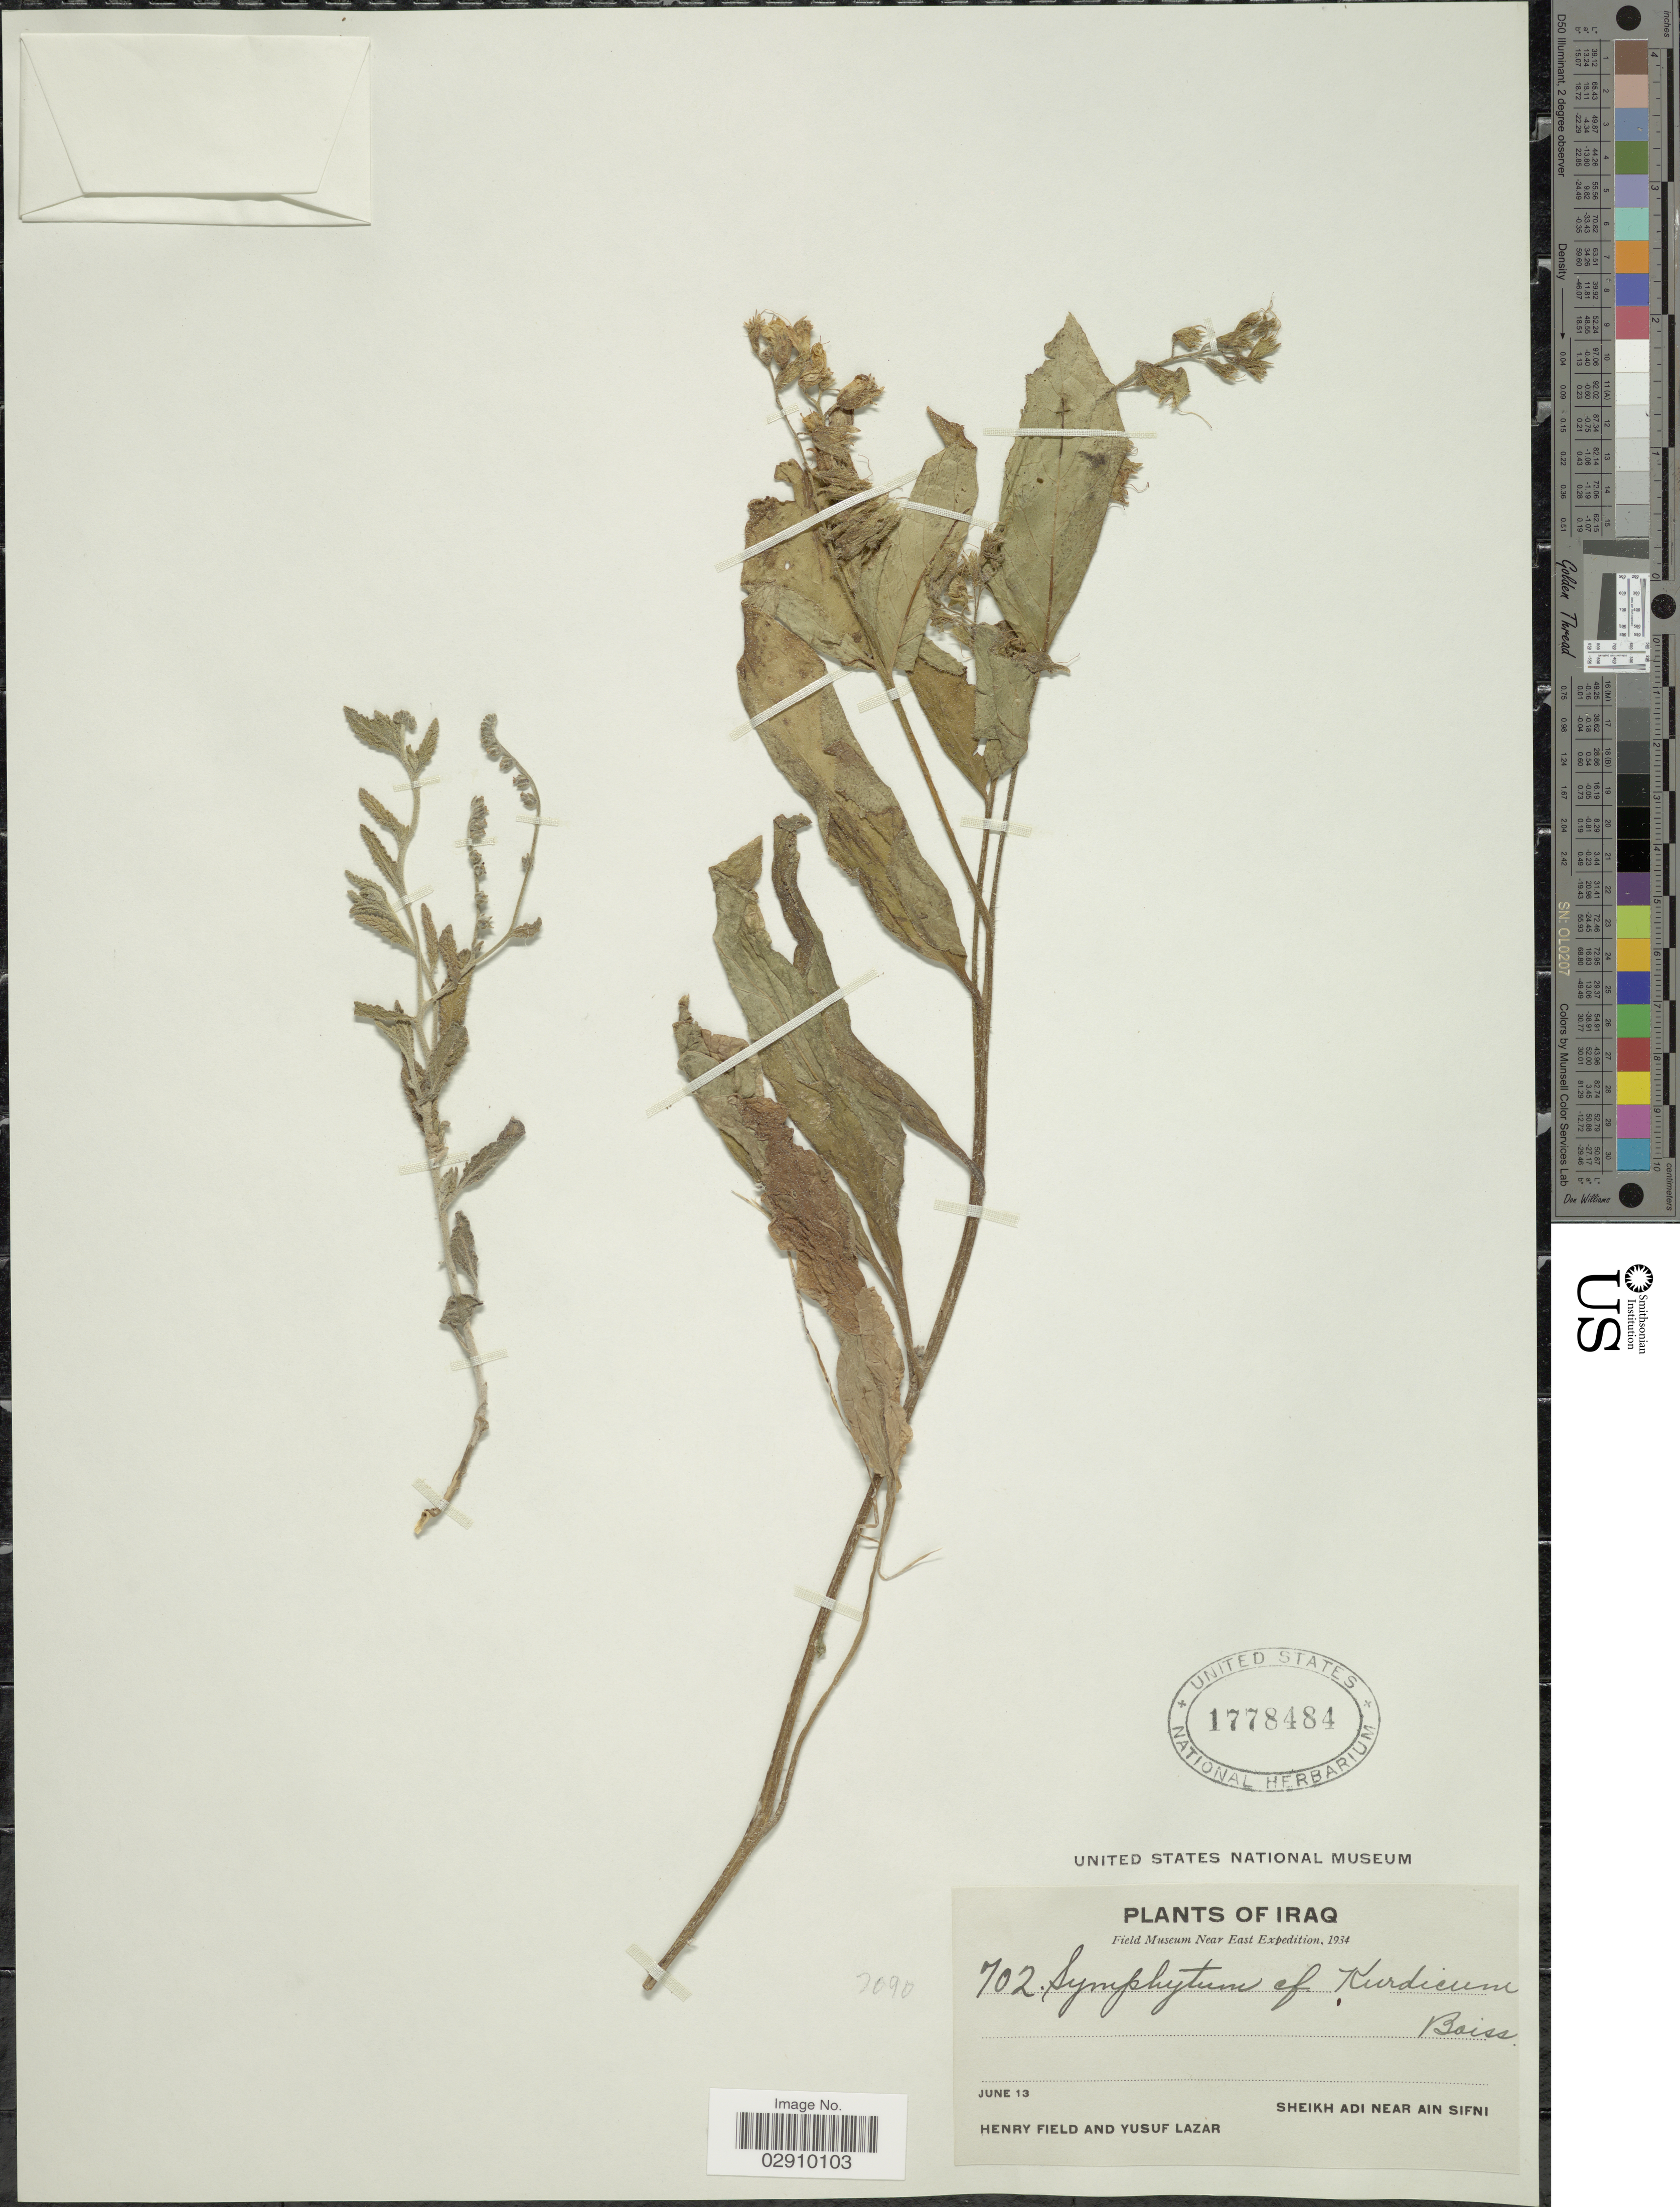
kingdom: Plantae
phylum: Tracheophyta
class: Magnoliopsida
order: Boraginales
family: Boraginaceae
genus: Symphytum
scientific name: Symphytum kurdicum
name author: Boiss. & Hausskn.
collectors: H. Field & Y. Lazar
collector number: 702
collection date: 1934-06-13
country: Iraq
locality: Sheikh Adi near Ain Sifni.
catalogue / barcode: US 1778484